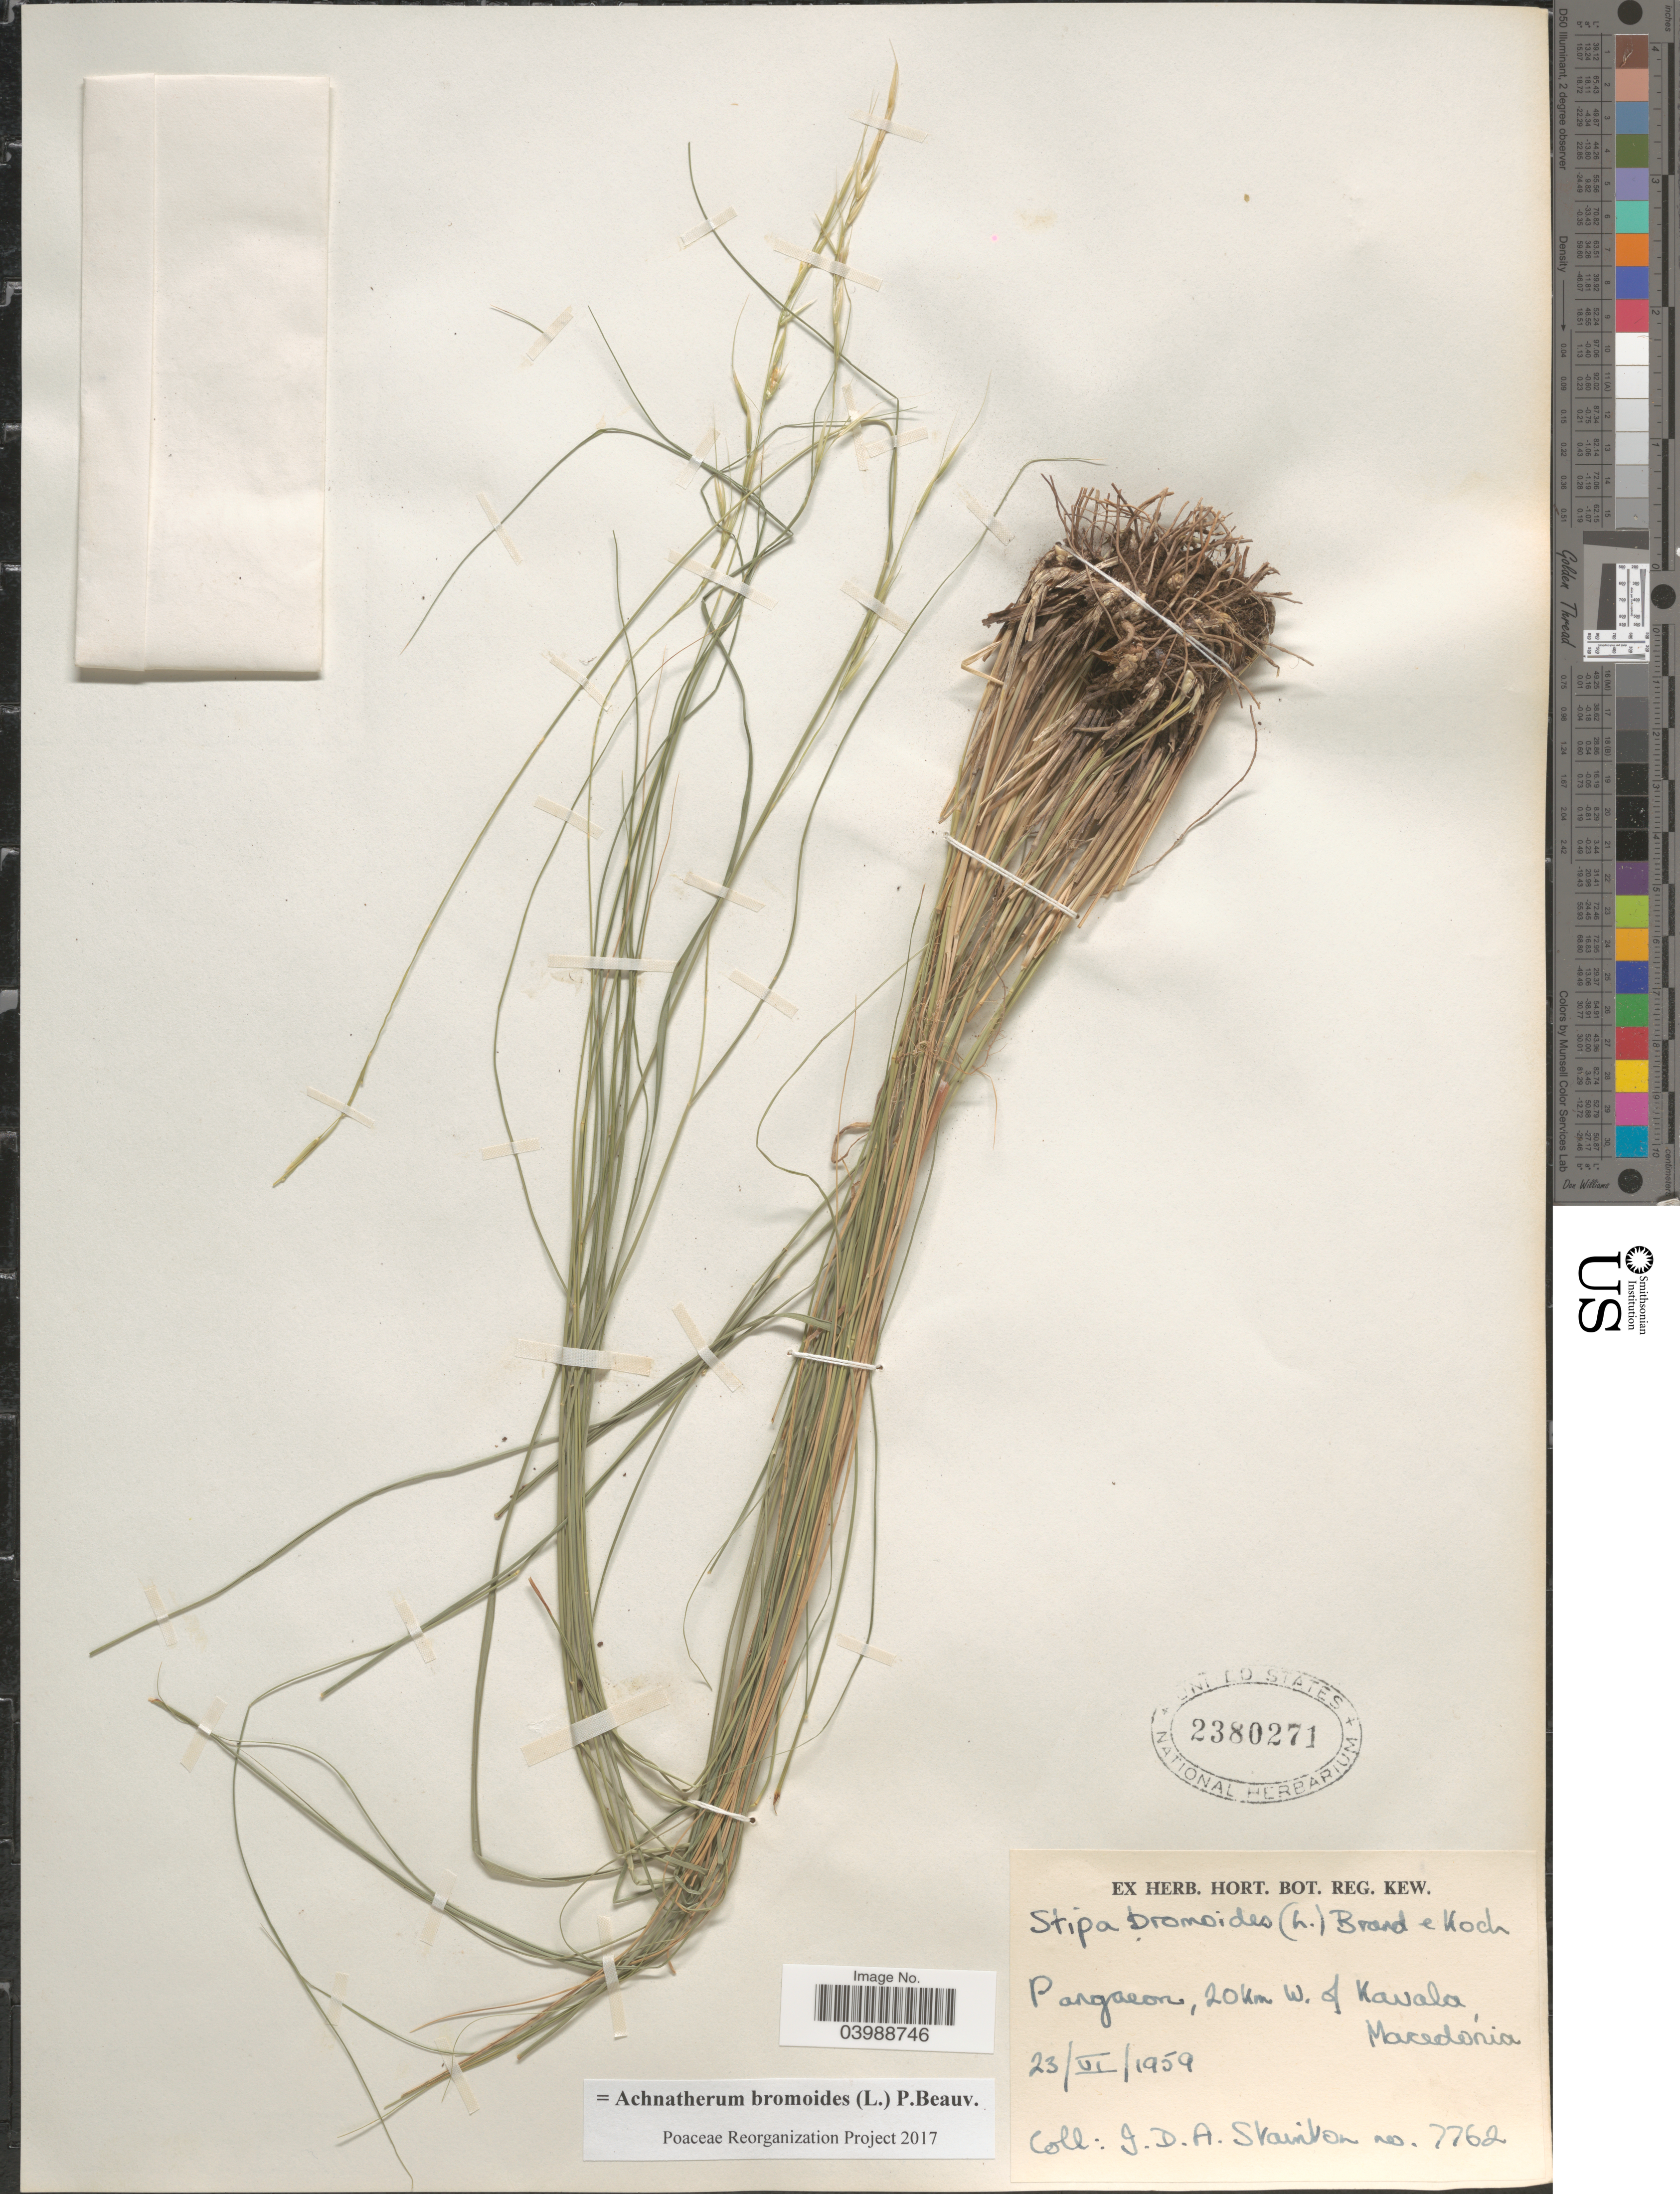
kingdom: Plantae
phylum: Tracheophyta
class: Liliopsida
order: Poales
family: Poaceae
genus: Achnatherum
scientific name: Achnatherum bromoides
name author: (L.) P. Beauv.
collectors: J. Stainton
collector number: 7762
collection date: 1959-06-23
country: North Macedonia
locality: Pangaion , 20Km W. of Kavala.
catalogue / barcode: US 2380271